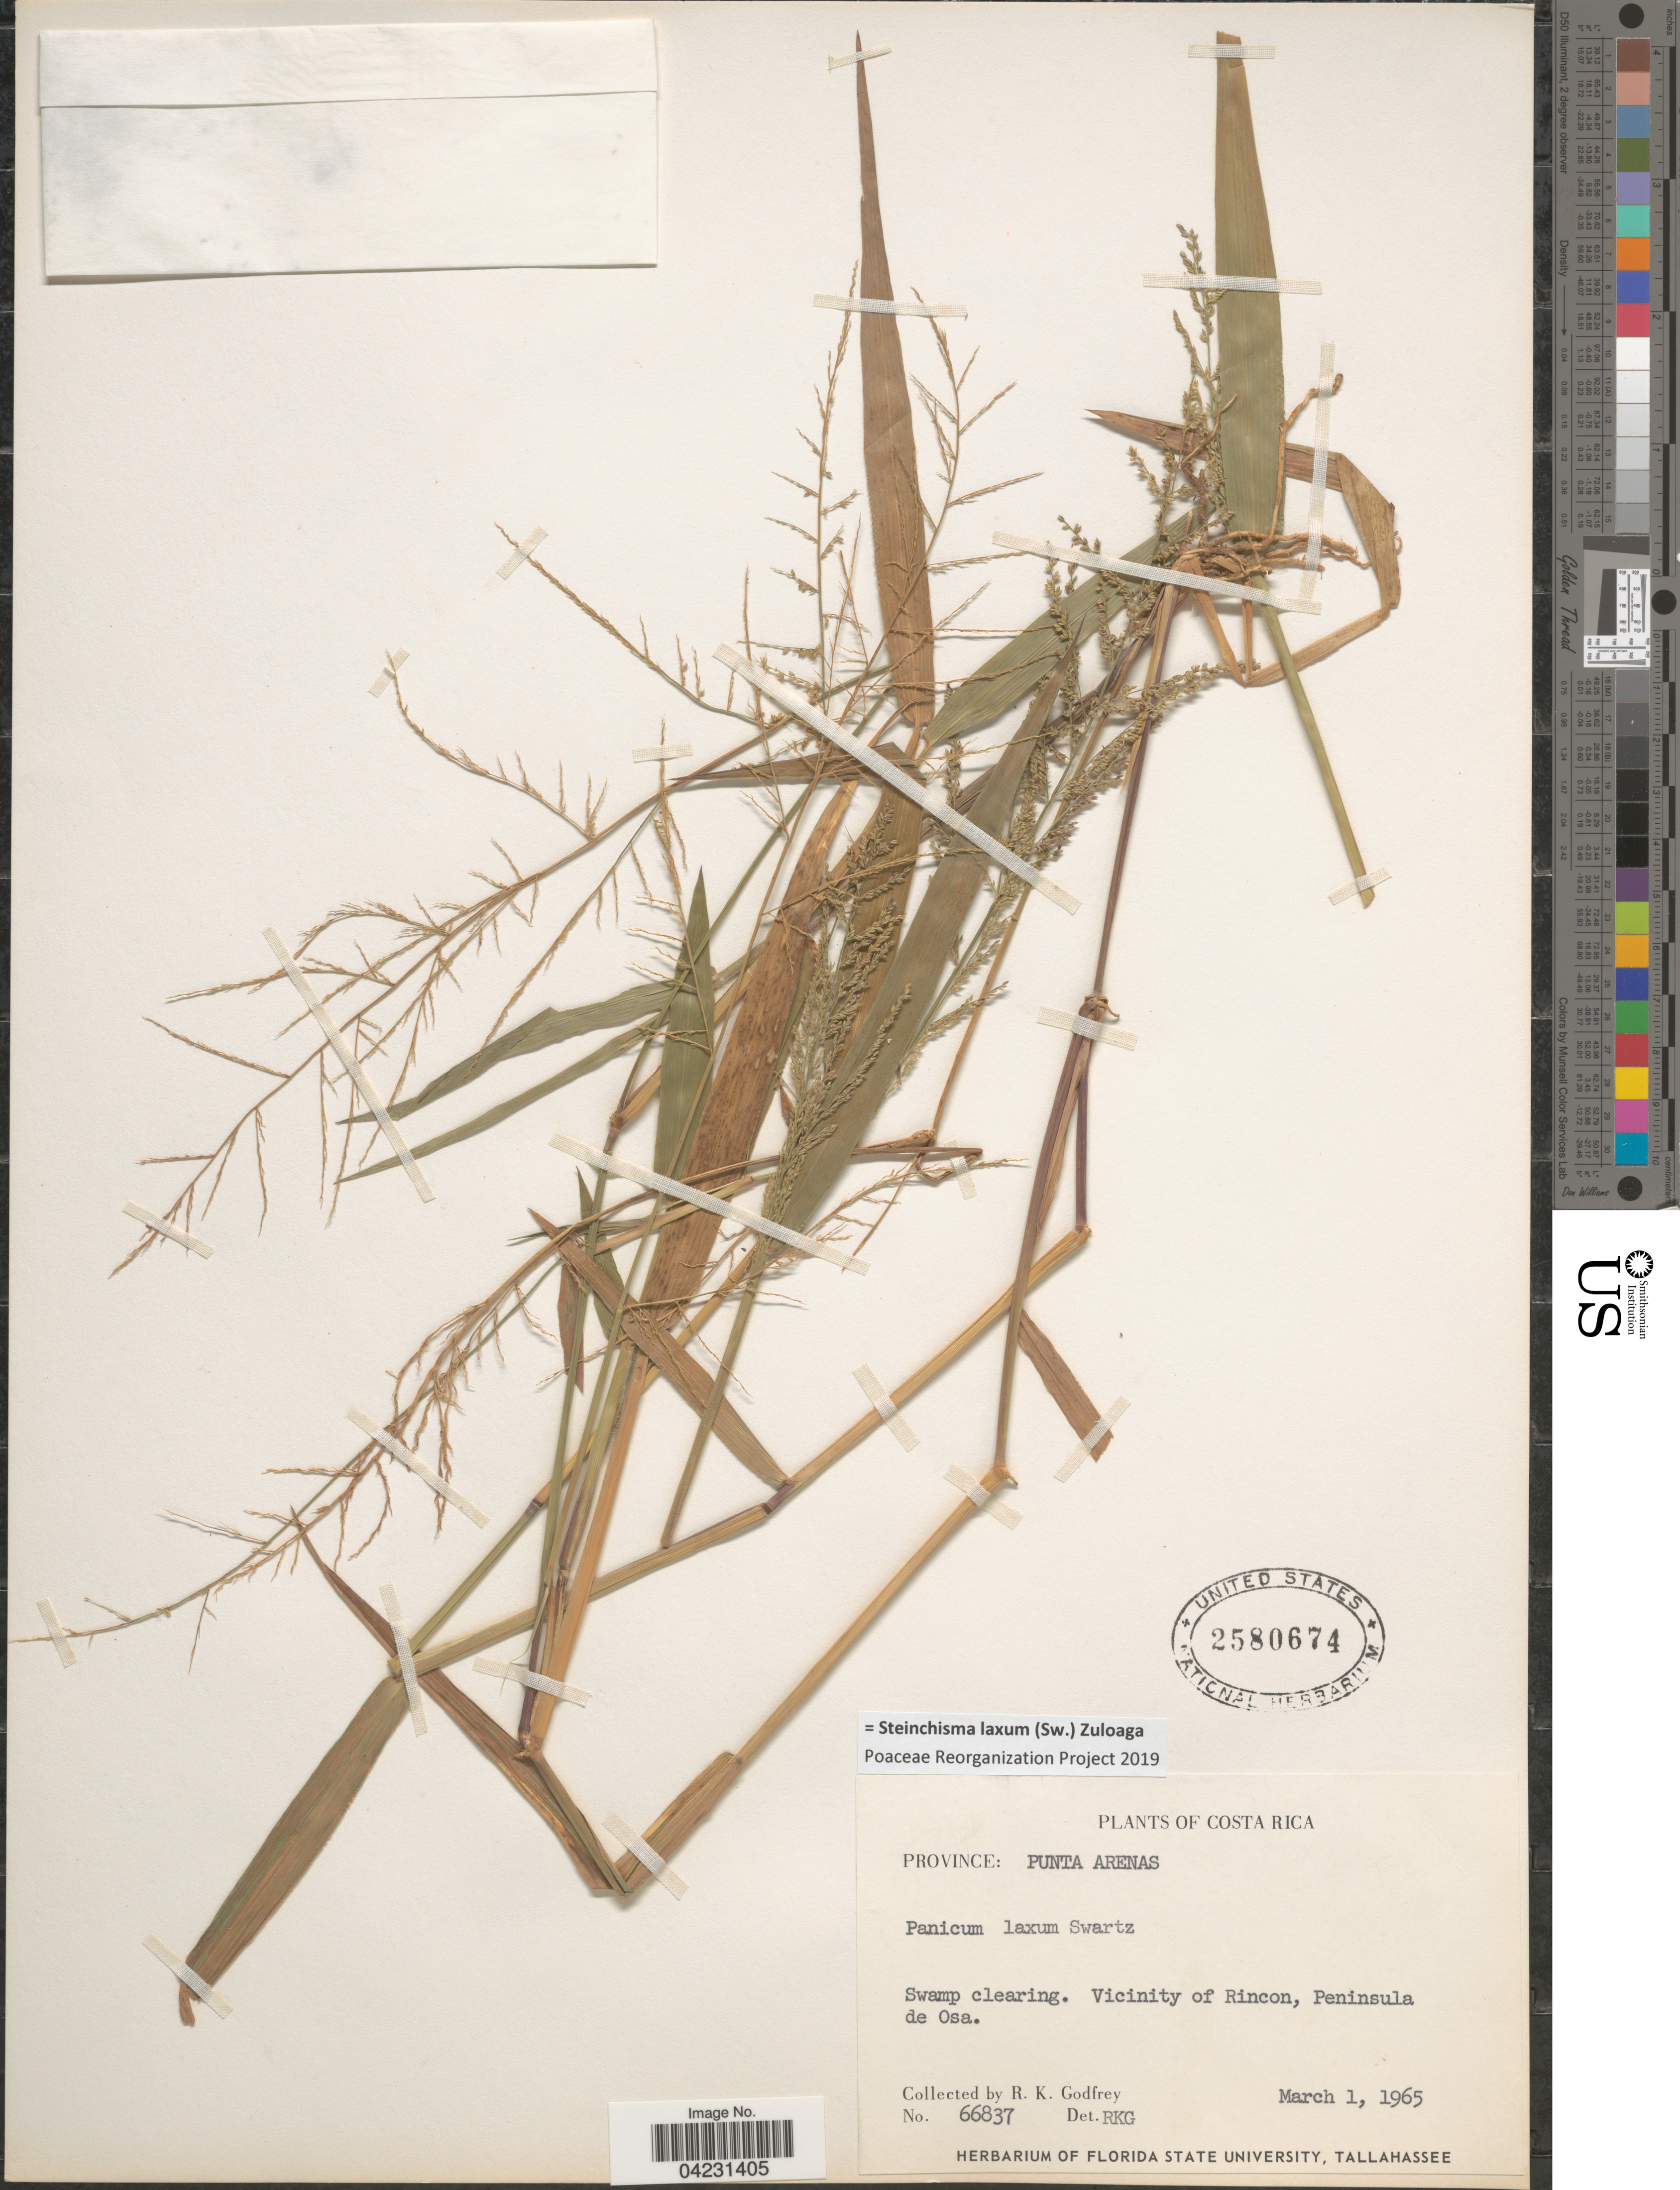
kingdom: Plantae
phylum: Tracheophyta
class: Liliopsida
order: Poales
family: Poaceae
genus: Steinchisma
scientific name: Steinchisma laxum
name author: (Sw.) Zuloaga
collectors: R. K. Godfrey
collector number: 66837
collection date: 1965-03-01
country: Costa Rica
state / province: Puntarenas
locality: Province: Punta Arenas. Vicinity of Rincon, Peninsula de Osa.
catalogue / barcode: US 2580674